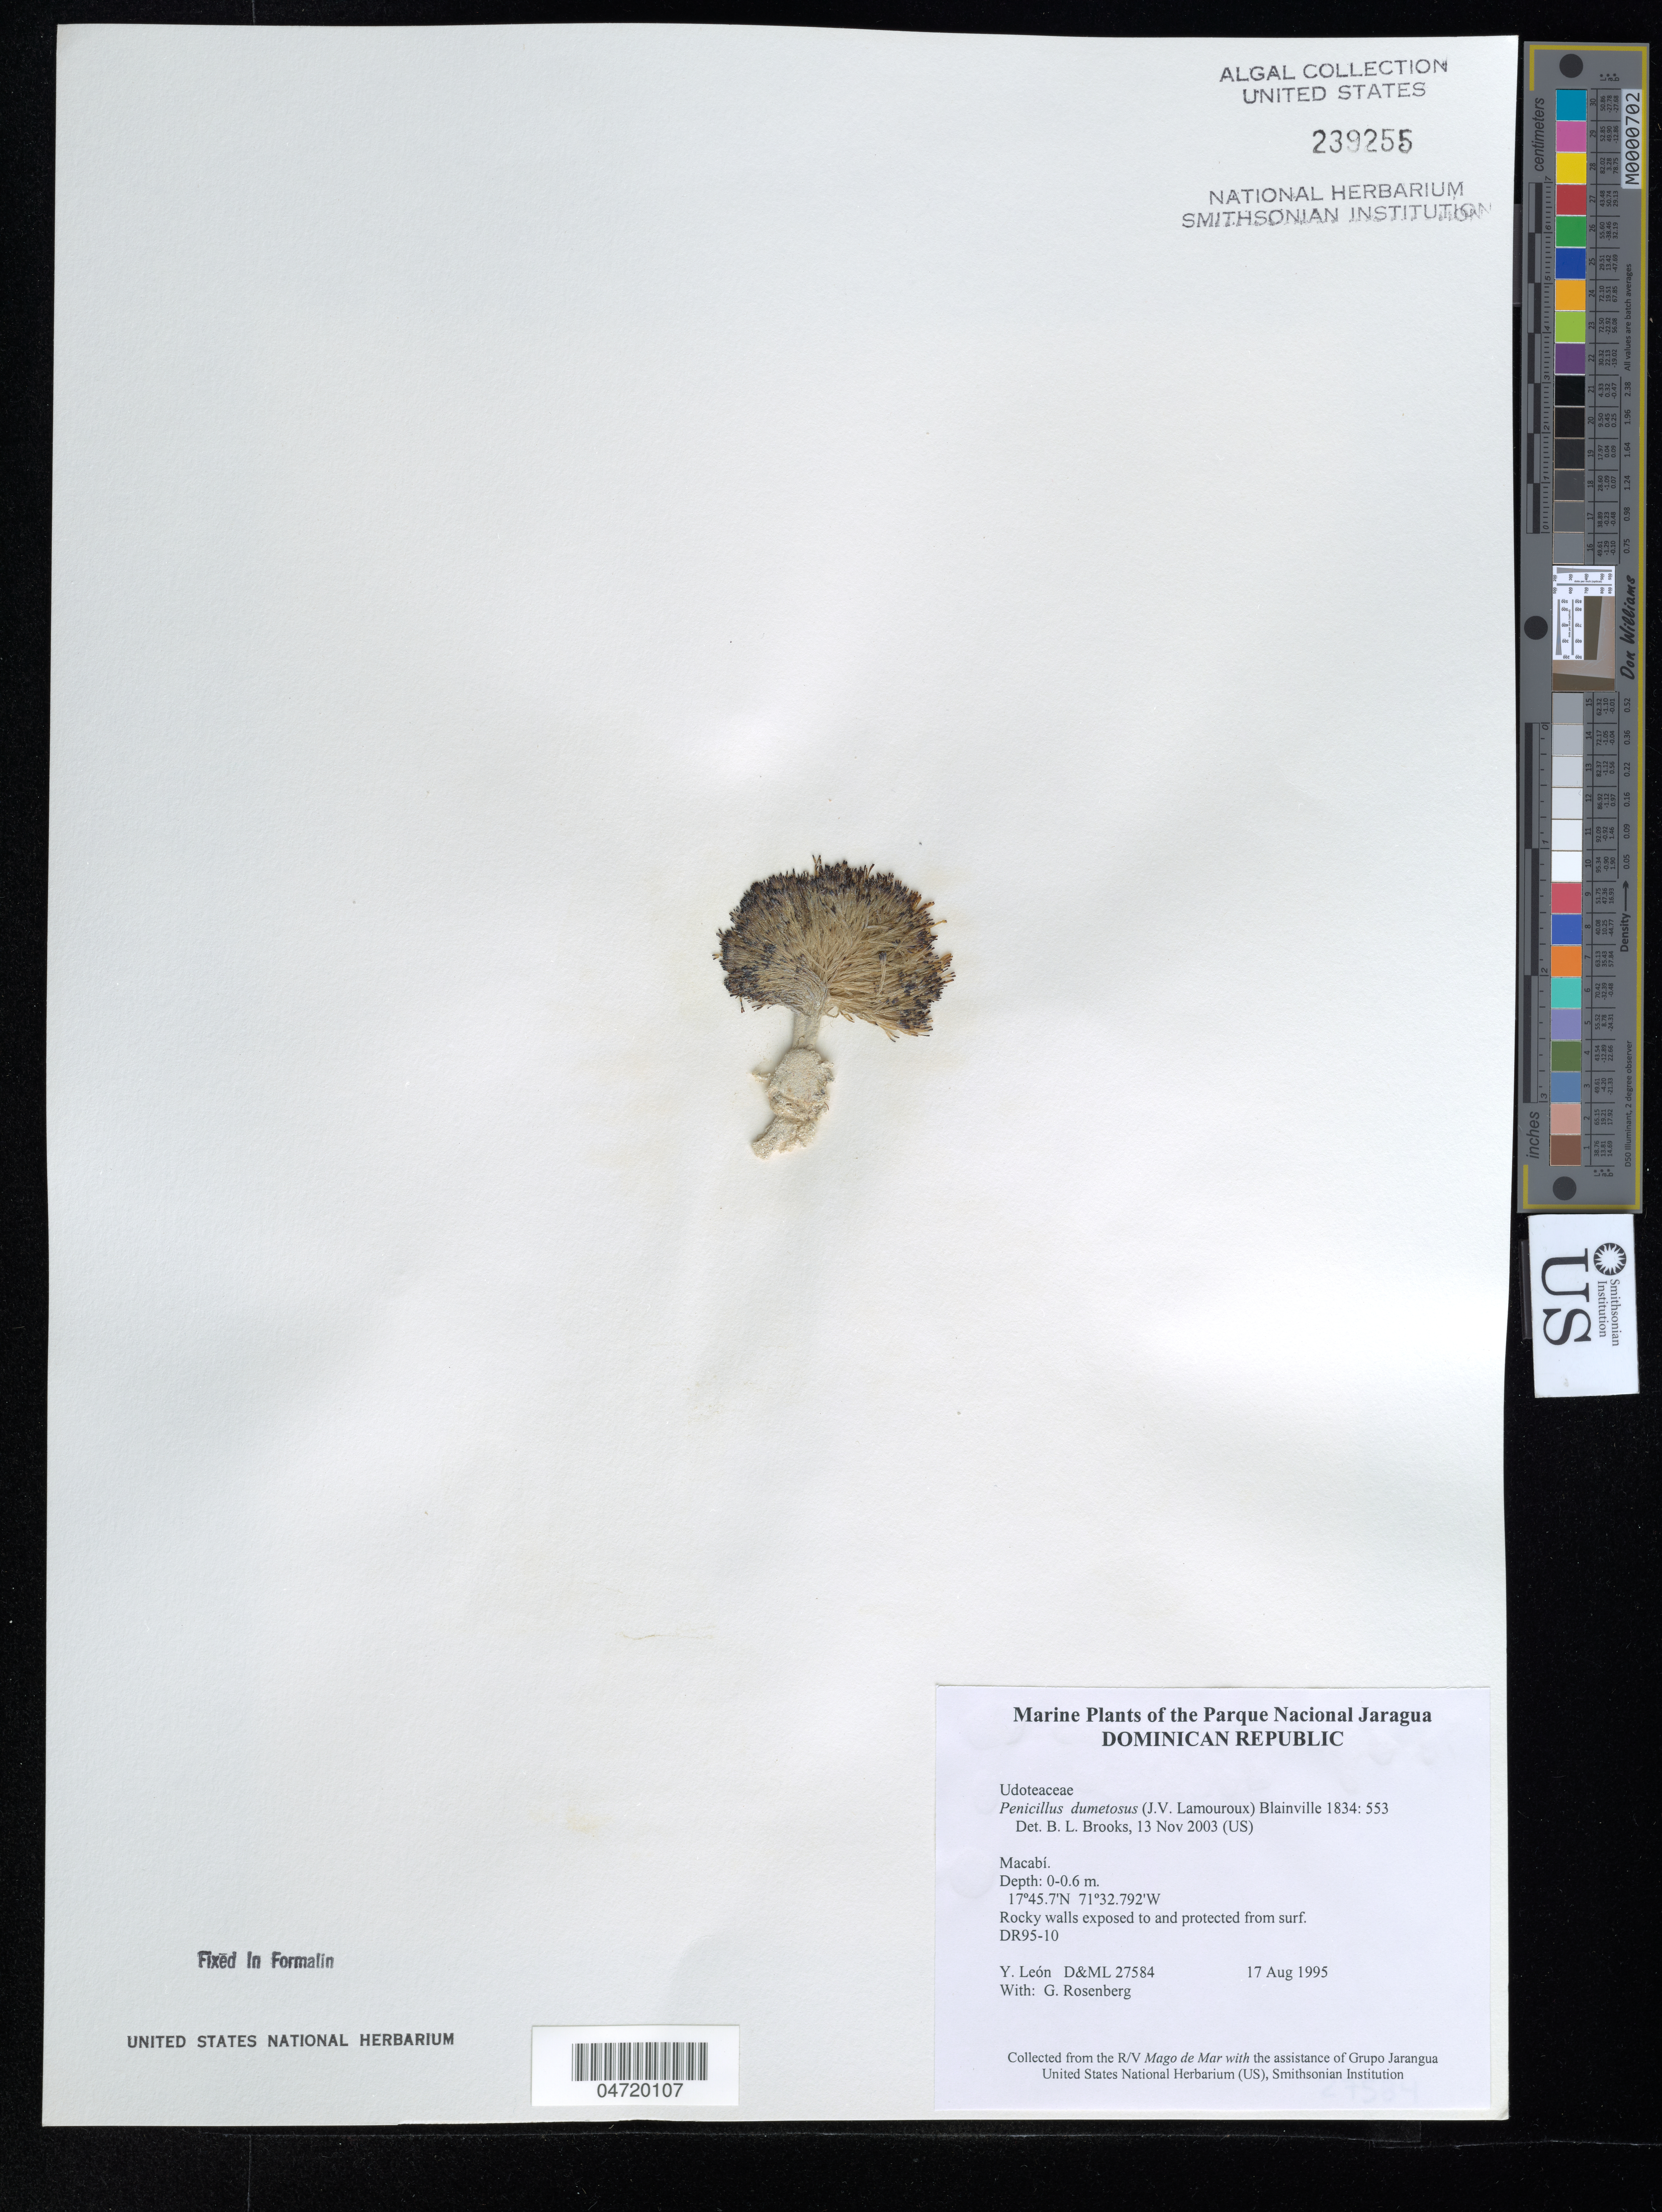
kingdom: Plantae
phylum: Chlorophyta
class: Ulvophyceae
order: Bryopsidales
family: Udoteaceae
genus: Penicillus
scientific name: Penicillus dumetosus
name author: (J.V.Lamouroux) Blainville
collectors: Y. León & G. Rosenberg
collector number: D&ML27584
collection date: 1995-08-17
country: Dominican Republic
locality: The Parque Nacional Jaragua. Macabí.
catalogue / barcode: US 239255